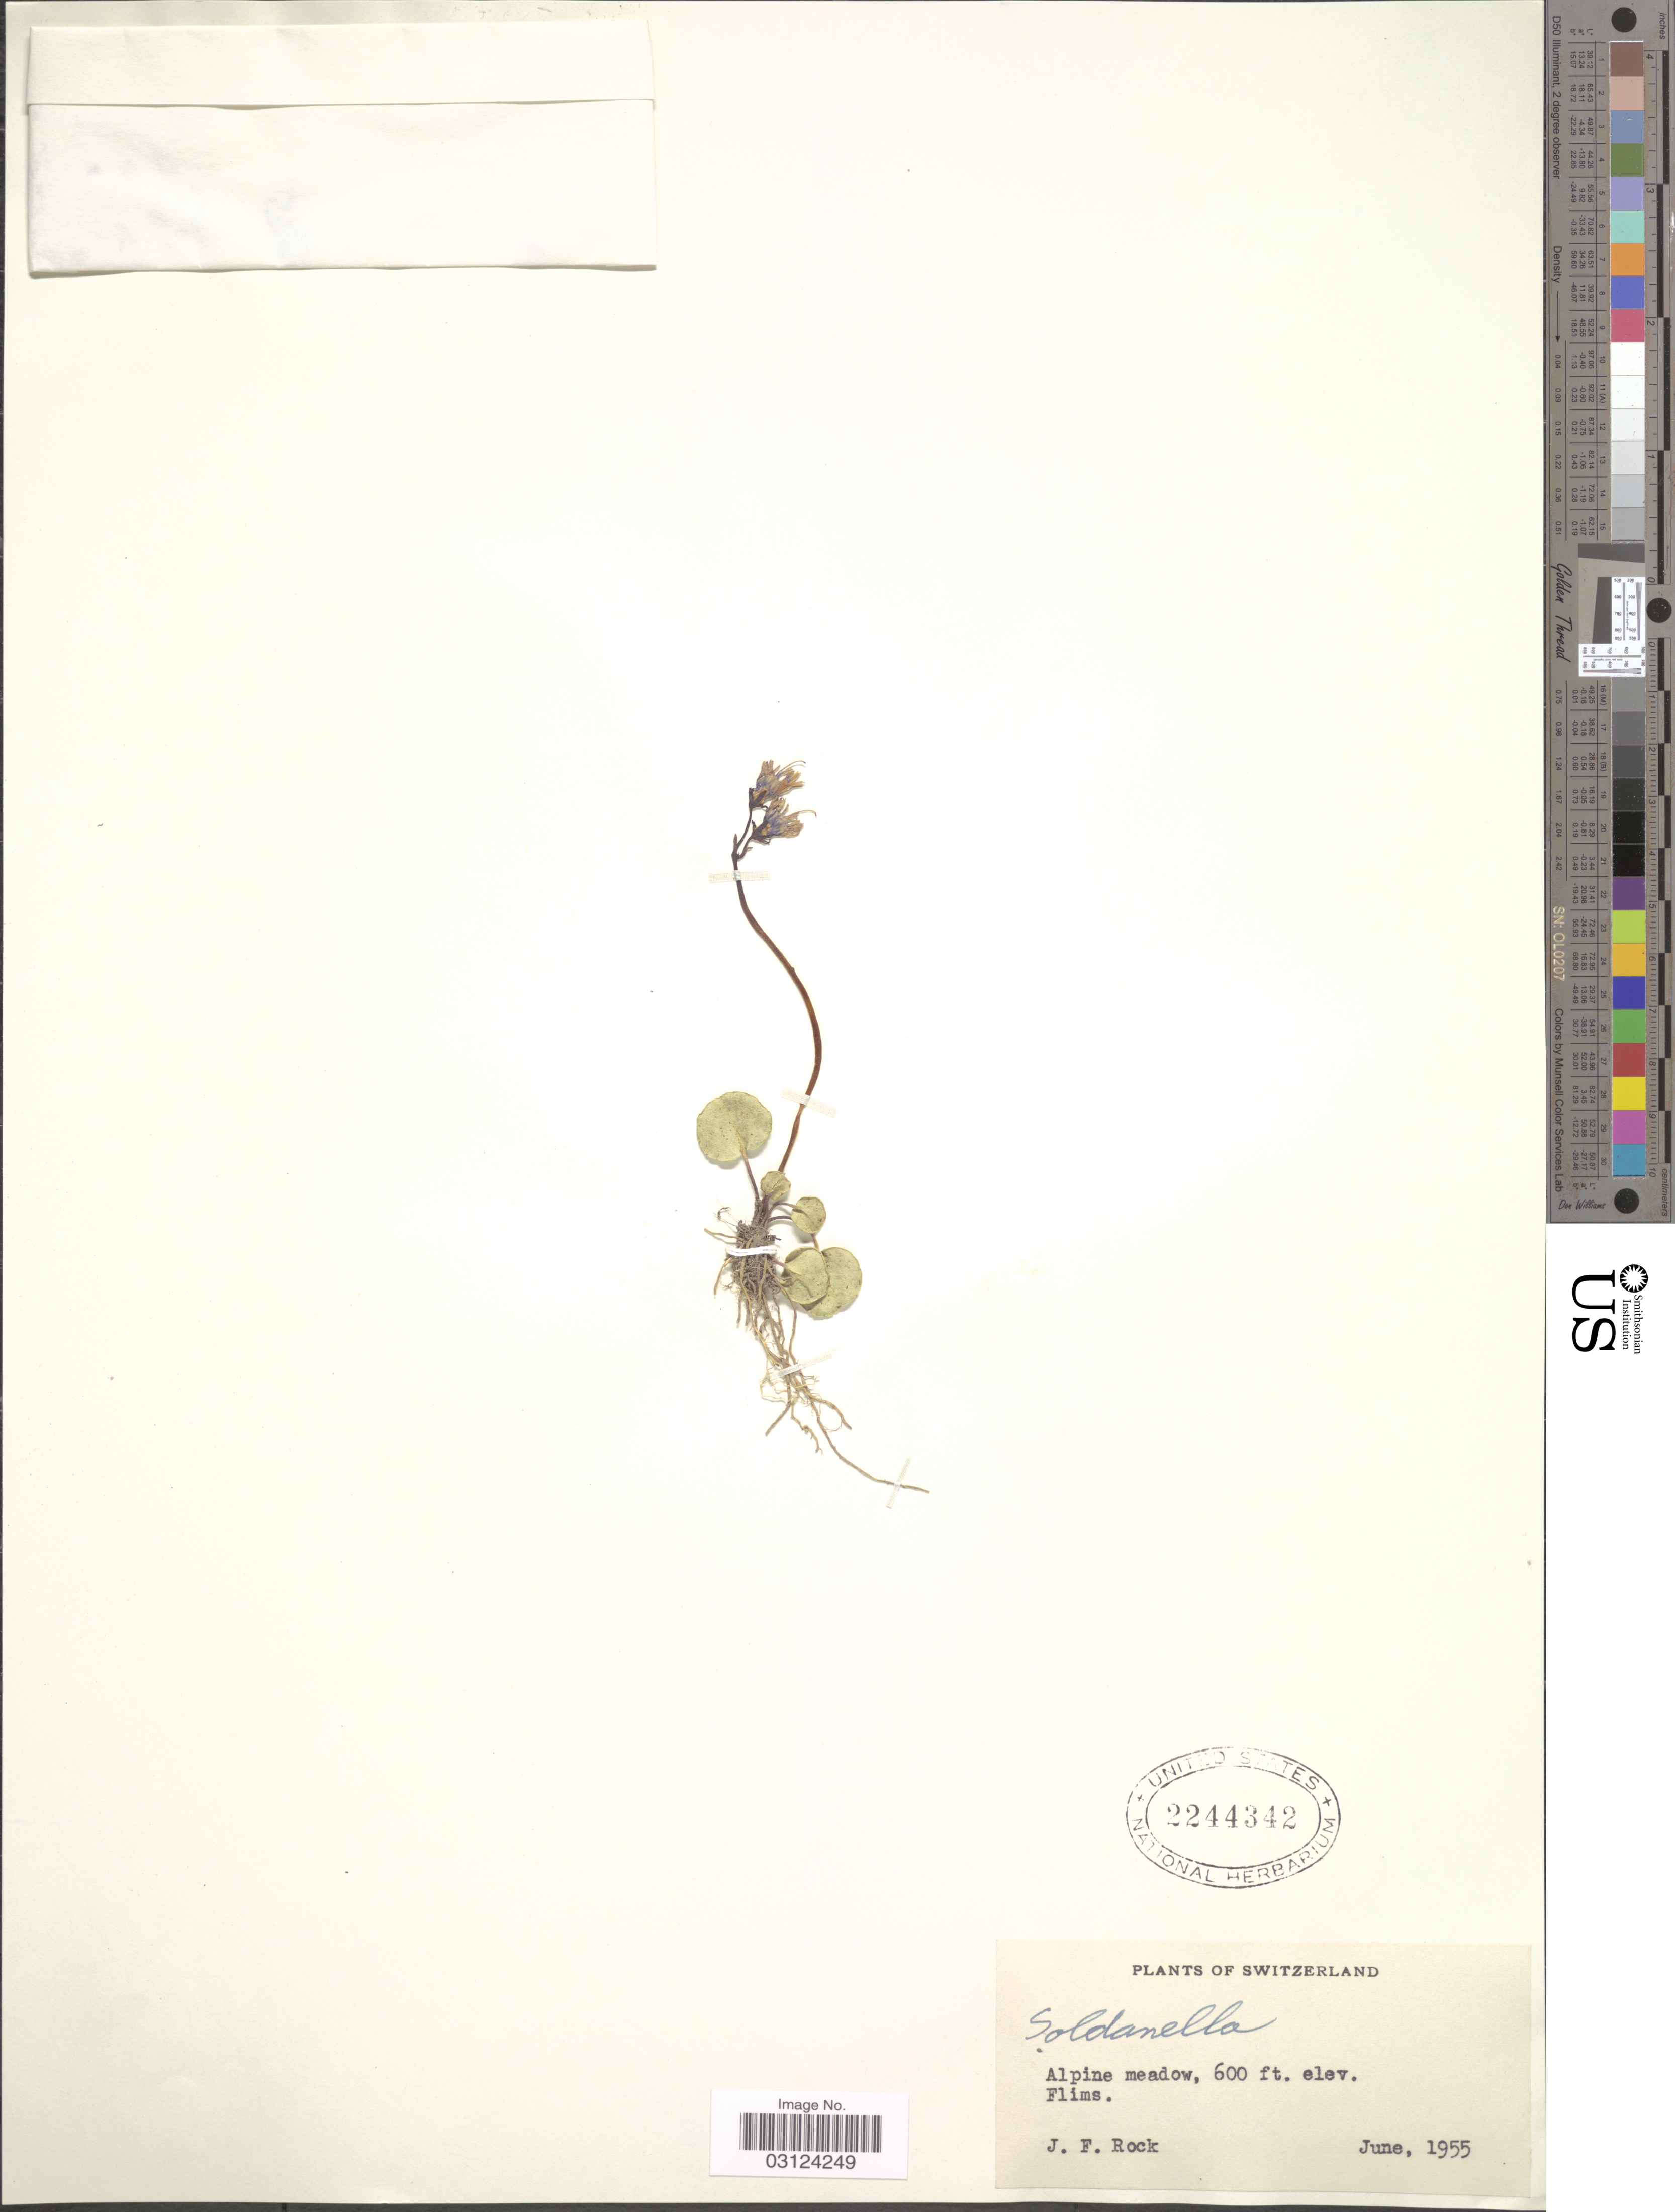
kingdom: Plantae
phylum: Tracheophyta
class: Magnoliopsida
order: Ericales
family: Primulaceae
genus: Soldanella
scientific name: Soldanella sp.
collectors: J. Rock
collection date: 1955-06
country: Switzerland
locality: Flims.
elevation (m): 183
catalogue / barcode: US 2244342